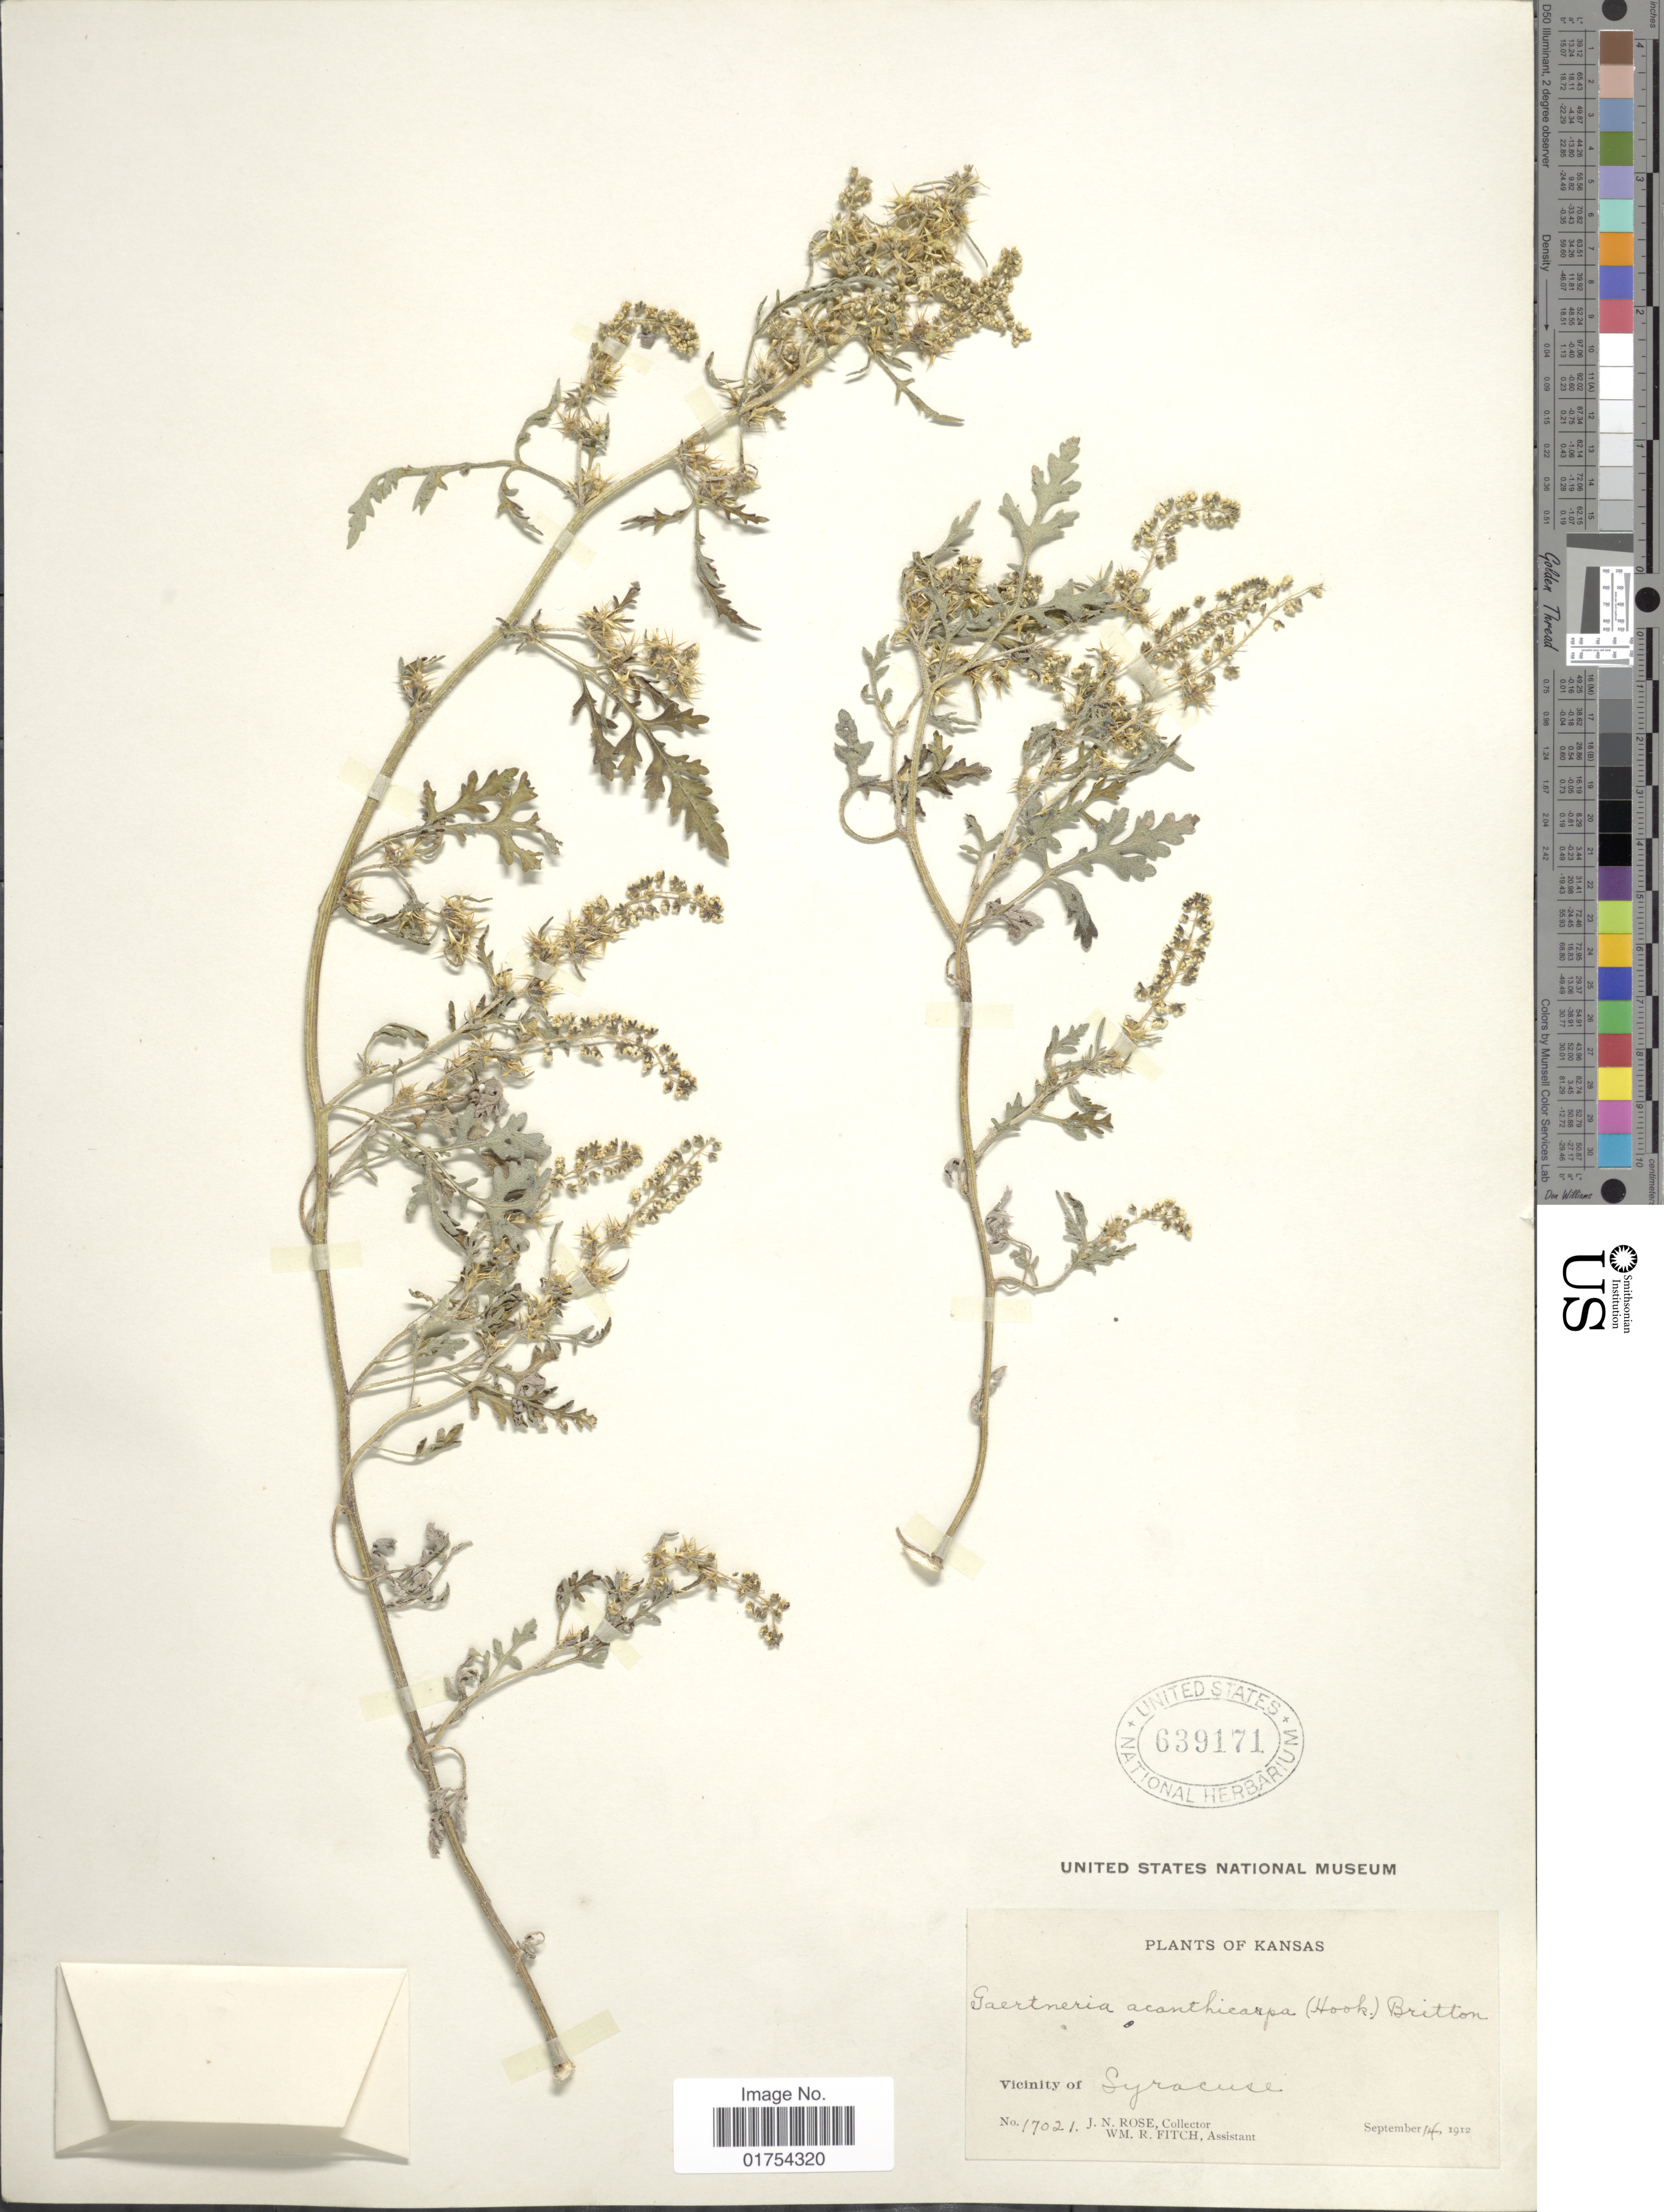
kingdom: Plantae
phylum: Tracheophyta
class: Magnoliopsida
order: Asterales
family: Asteraceae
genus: Franseria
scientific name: Franseria acanthicarpa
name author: Coville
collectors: J. N. Rose & W. R. Fitch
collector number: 17021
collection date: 1912-09-14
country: United States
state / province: Kansas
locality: Vicinity of Syracuse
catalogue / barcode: US 639171